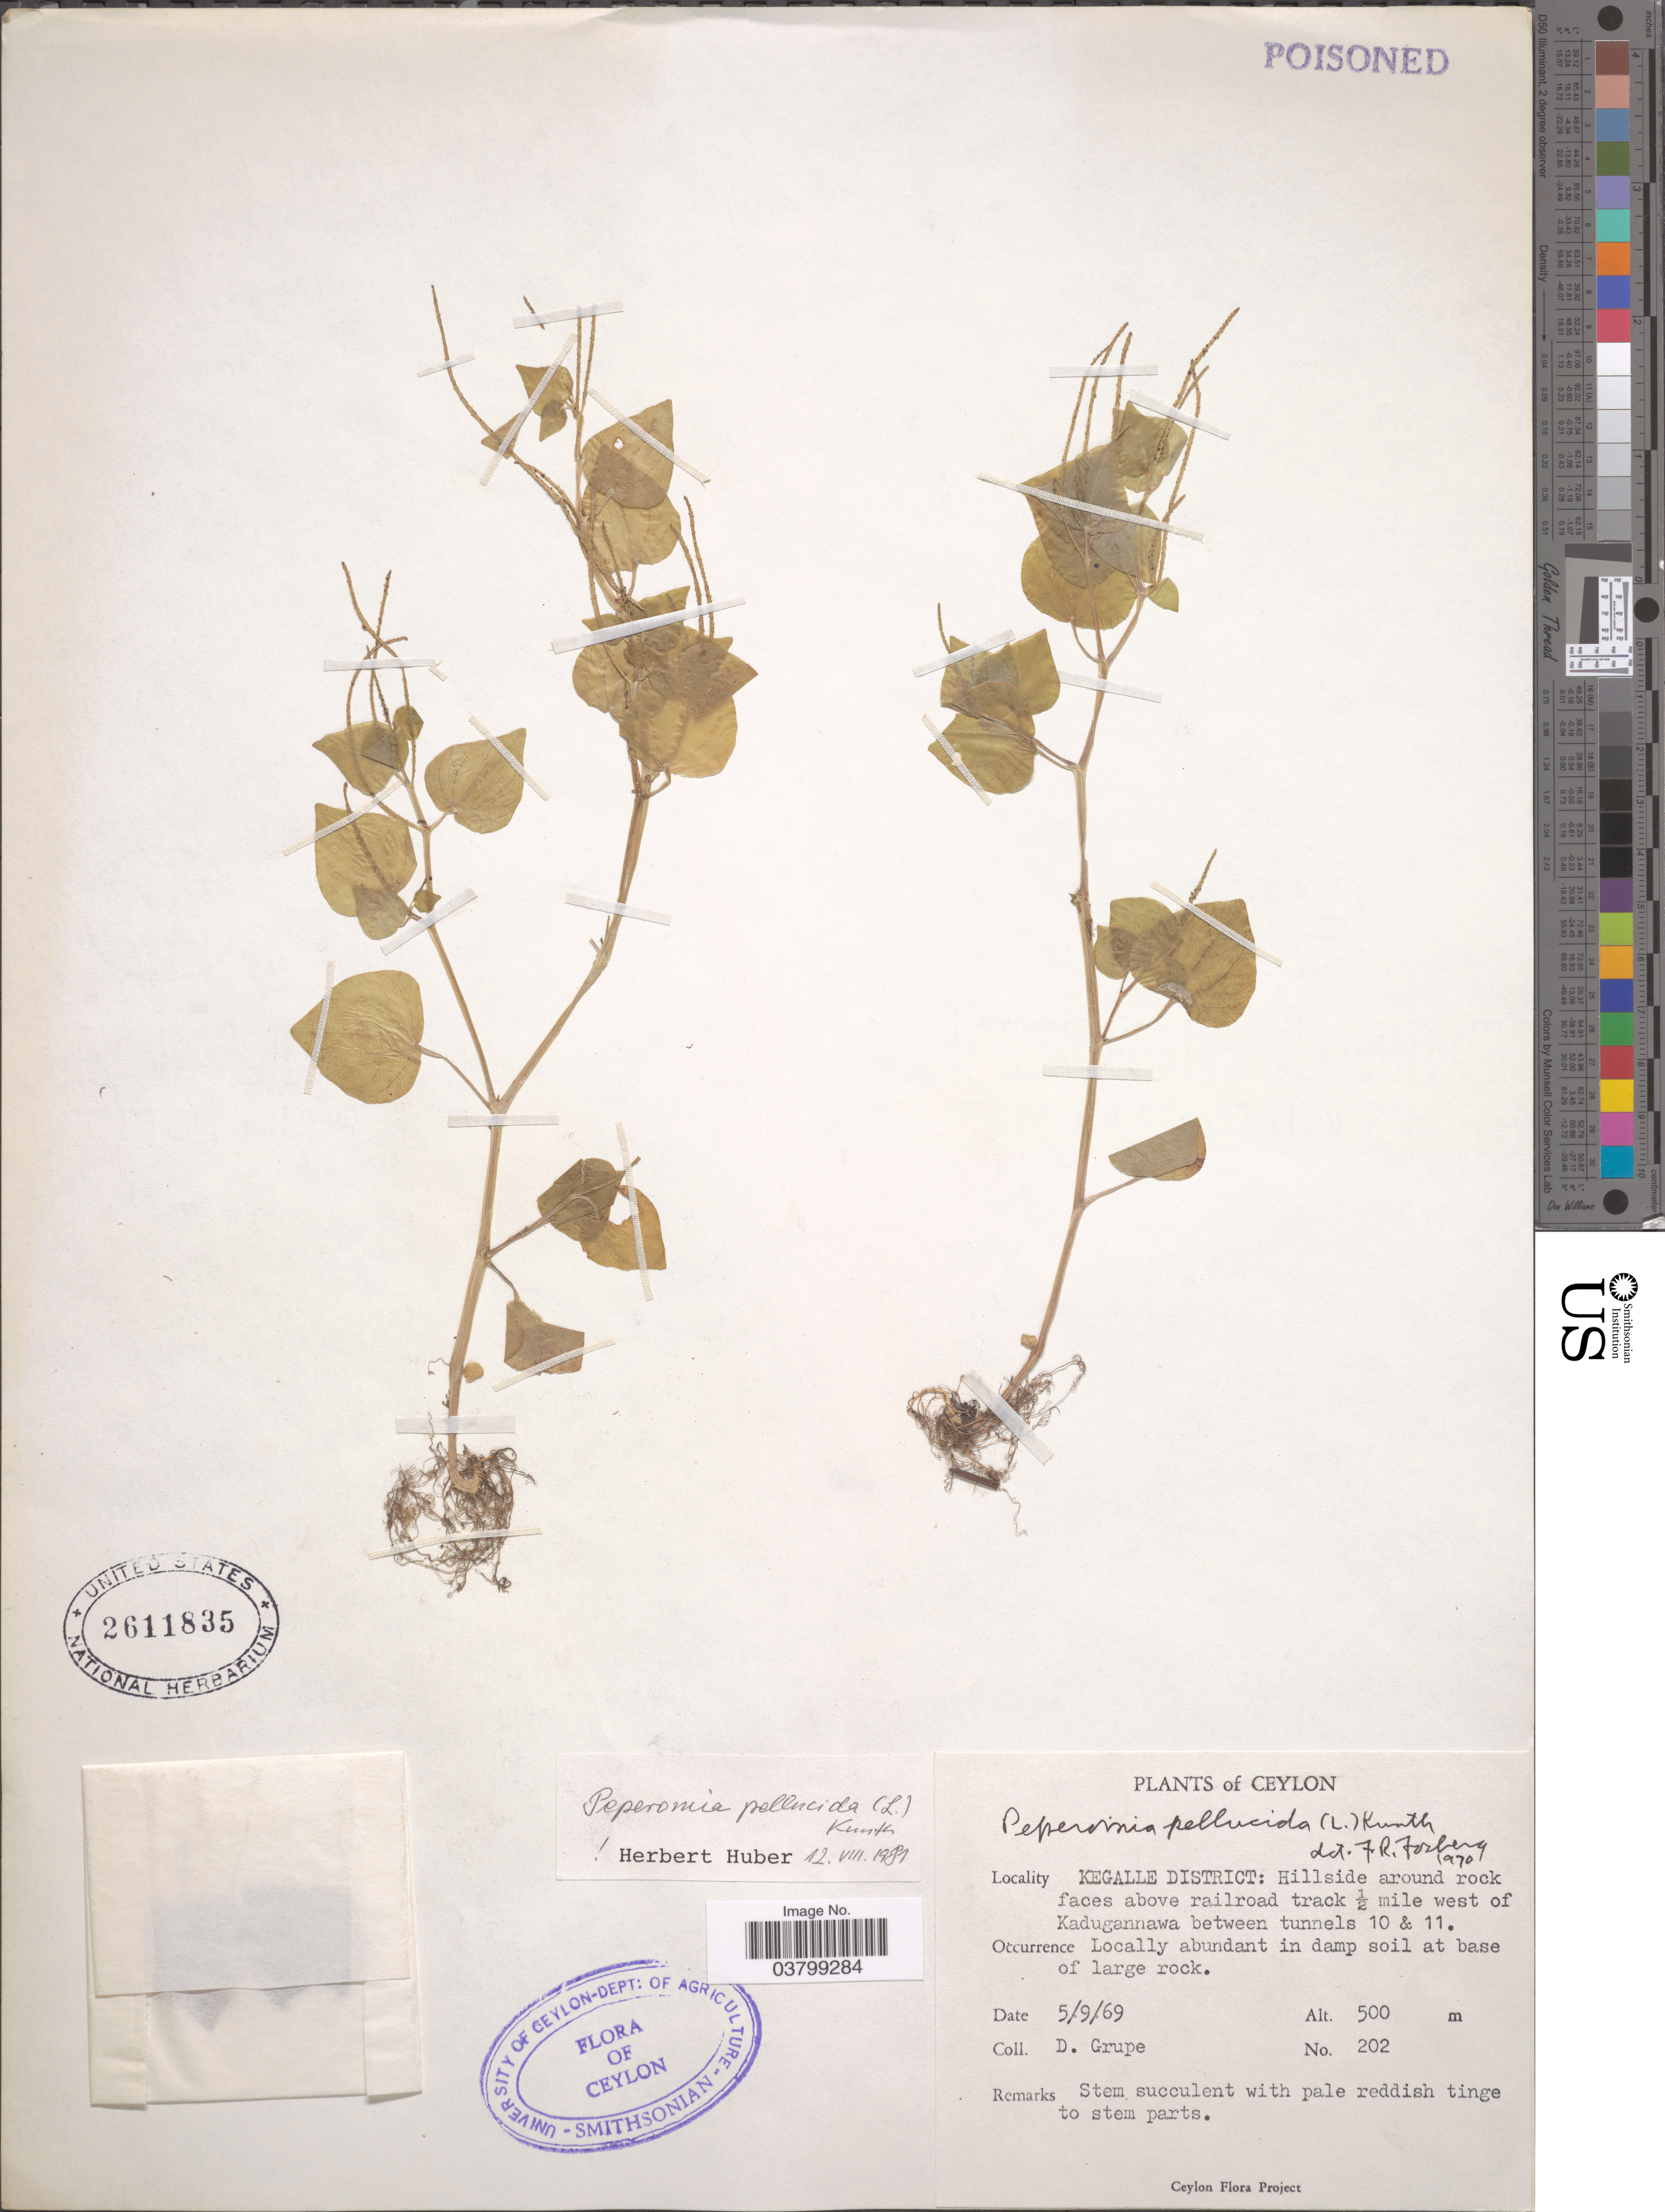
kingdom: Plantae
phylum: Tracheophyta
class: Magnoliopsida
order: Piperales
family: Piperaceae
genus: Peperomia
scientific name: Peperomia pellucida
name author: (L.) Kunth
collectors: D. Grupe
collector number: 202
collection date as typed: Transcribed d/m/y: 5/9/69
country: Sri Lanka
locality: Ceylon. Kegalle District: Hillside around rock faces above railroad track ½ mile west of Kadugannawa between tunnels 10 & 11.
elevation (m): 500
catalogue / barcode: US 2611835